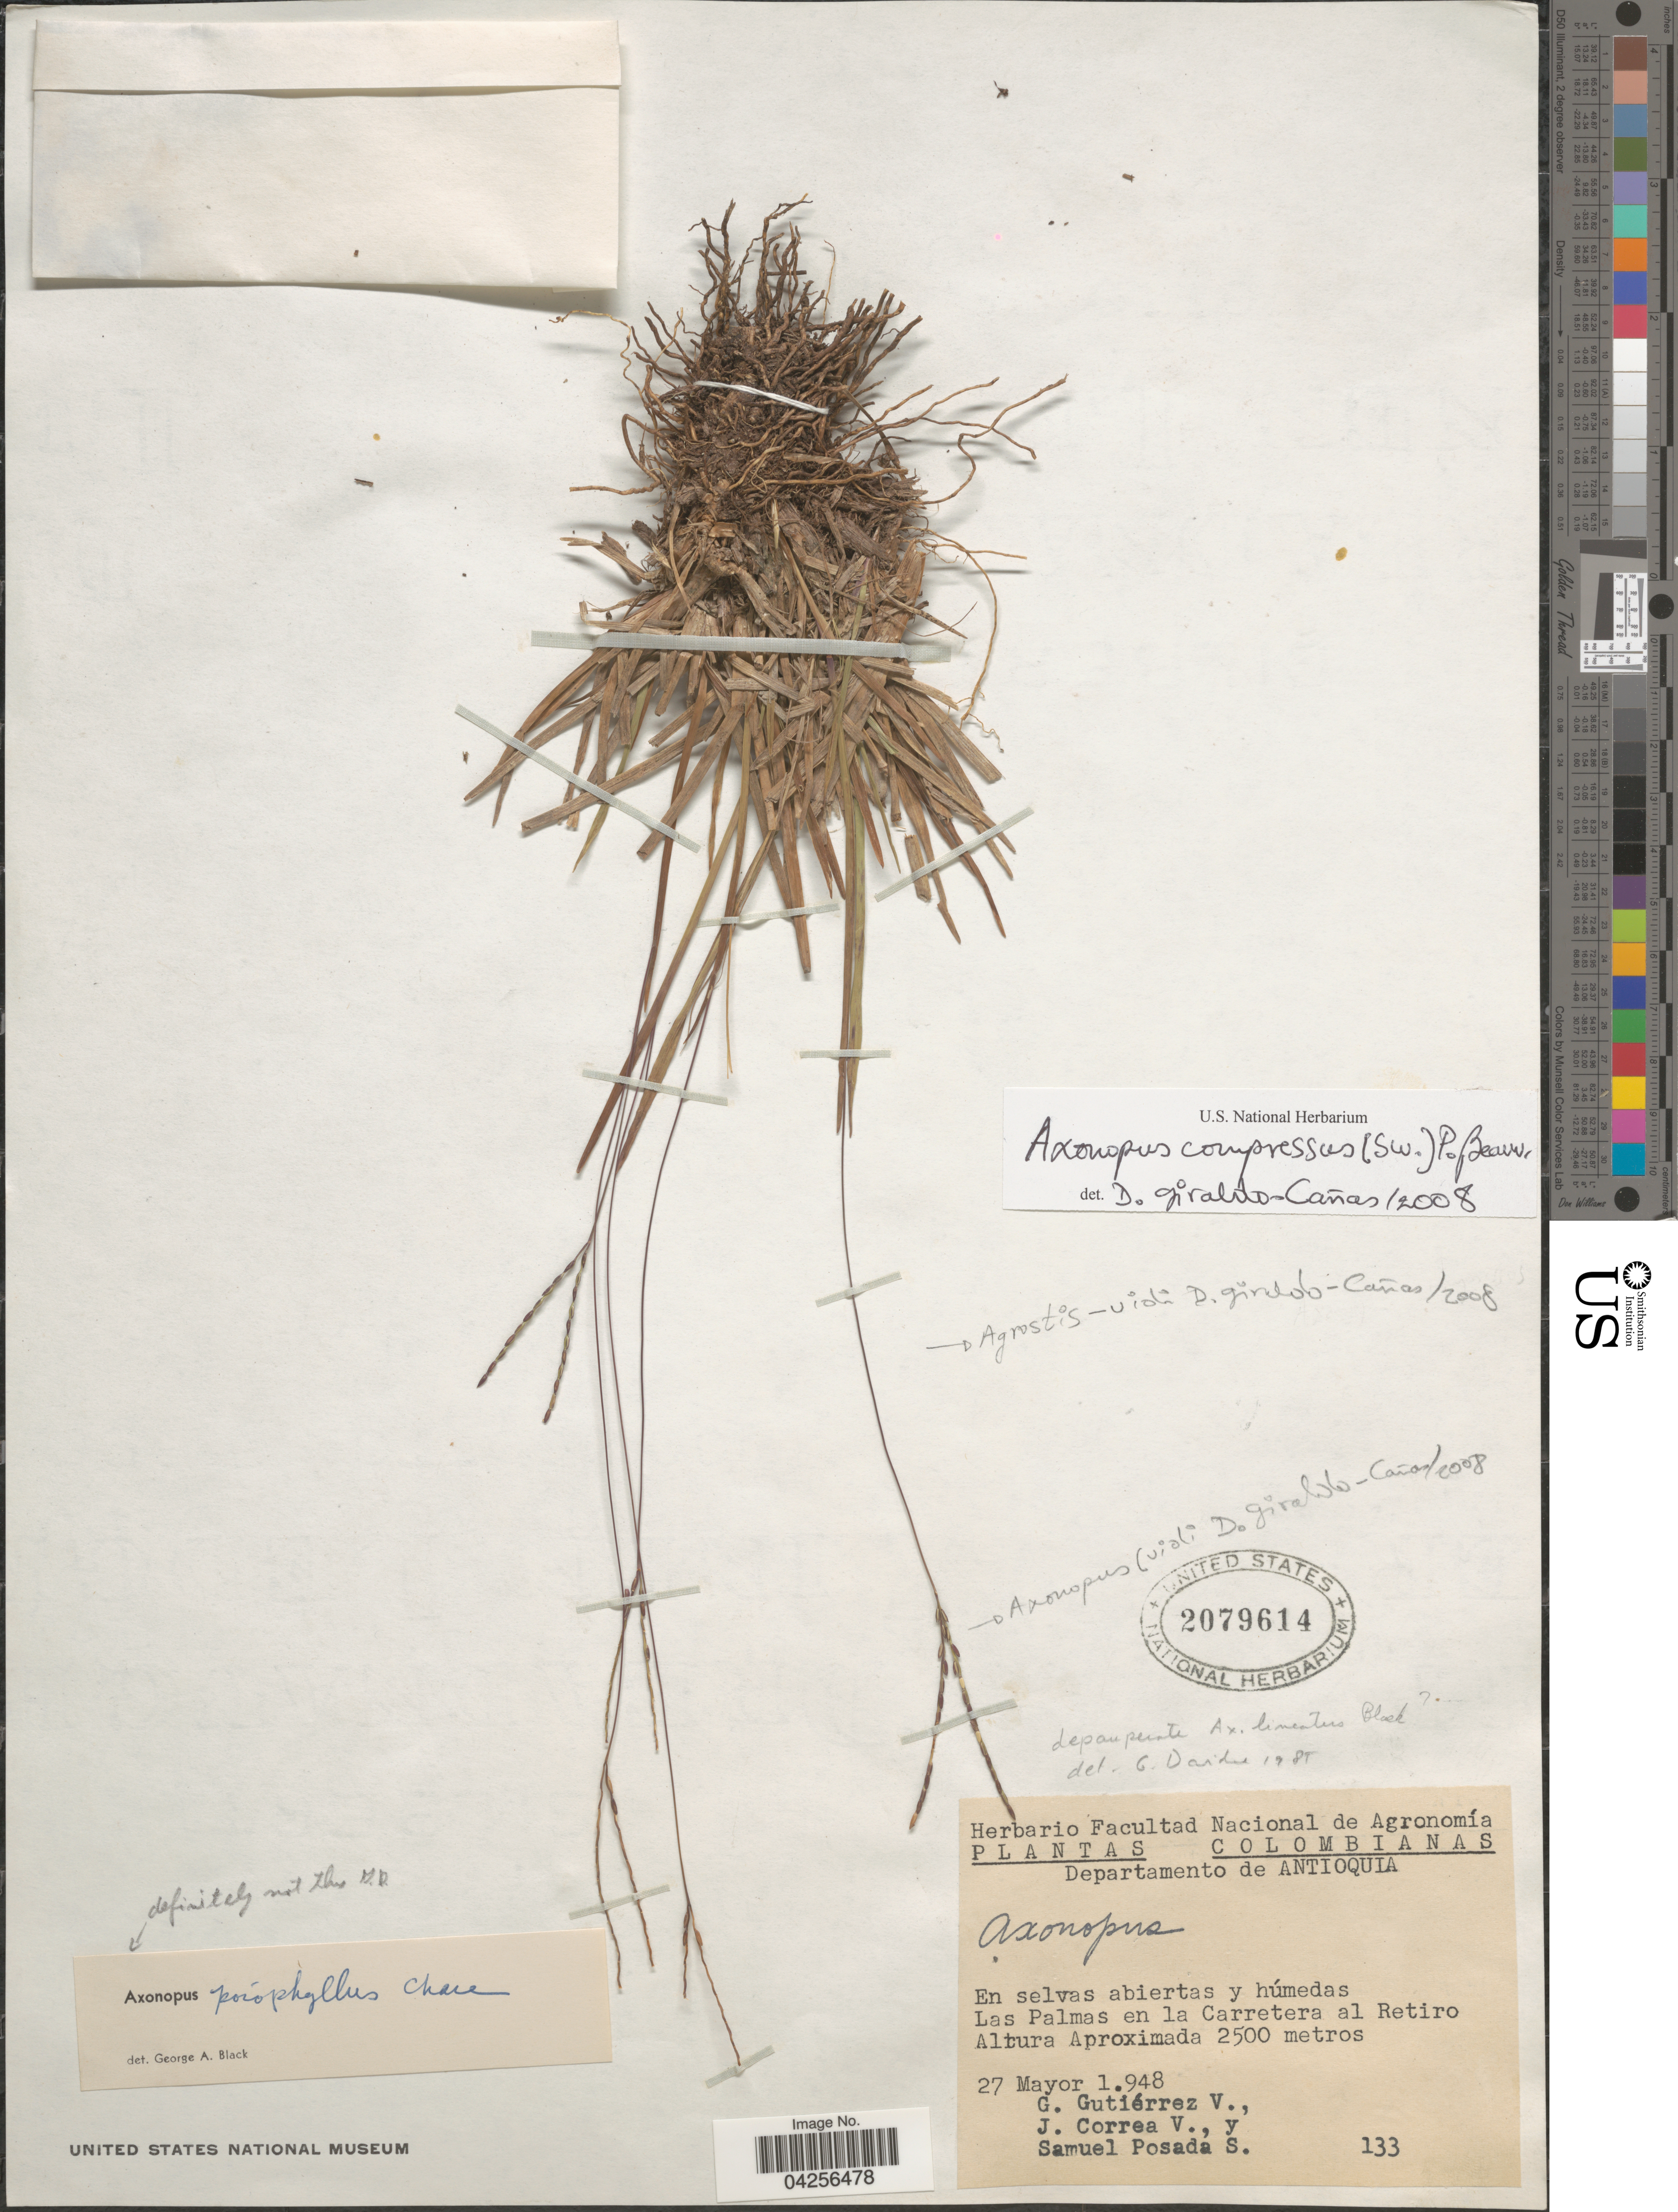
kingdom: Plantae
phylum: Tracheophyta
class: Liliopsida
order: Poales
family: Poaceae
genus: Axonopus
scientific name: Axonopus compressus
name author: (Sw.) P. Beauv.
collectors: G. Gutiérrez V., J. Correa V. & S. Posada S.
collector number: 133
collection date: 1948-05-27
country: Colombia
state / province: Antioquia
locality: Departamento de Antioquia. Las Palmas en la Carretera al Retiro.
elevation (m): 2500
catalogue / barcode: US 2079614